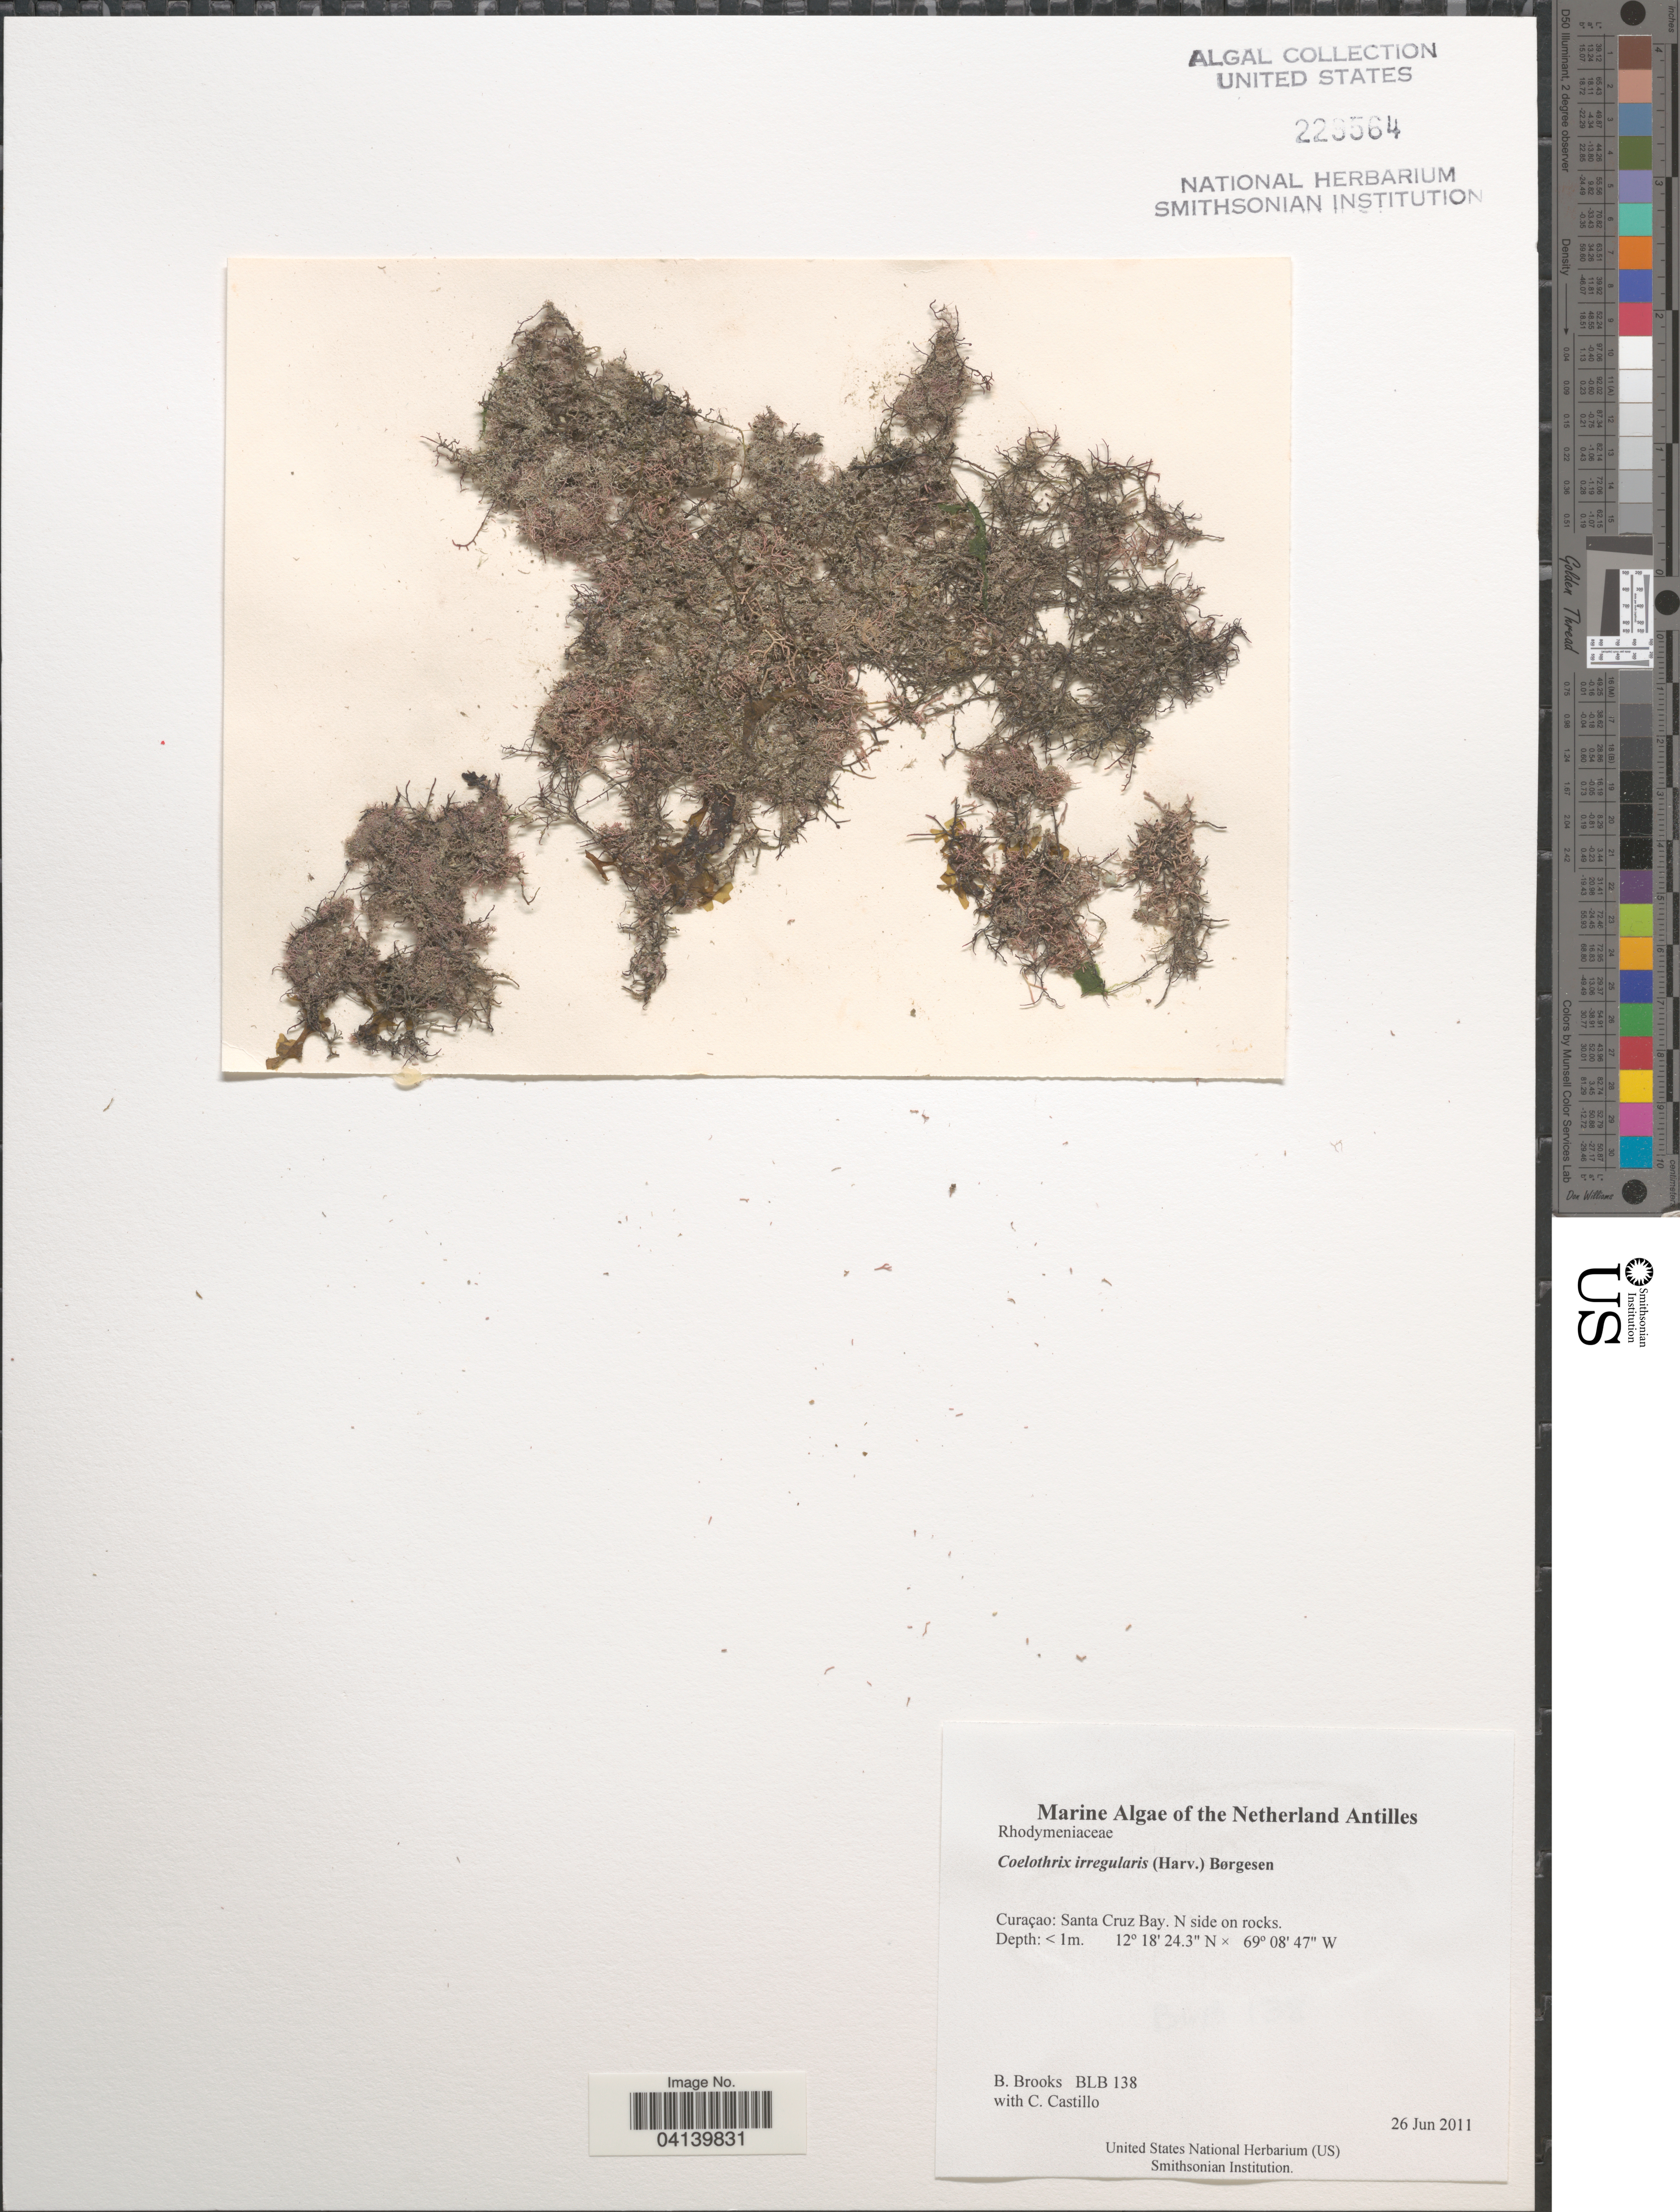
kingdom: Plantae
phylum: Rhodophyta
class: Florideophyceae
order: Rhodymeniales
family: Champiaceae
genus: Coelothrix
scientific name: Coelothrix irregularis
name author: (Harv.) Børgesen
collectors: B. Brooks & C. Castillo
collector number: BLB 138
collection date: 2011-06-26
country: Curaçao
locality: The Netherland Antilles. Santa Cruz Bay. N side on rocks.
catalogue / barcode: US 229564